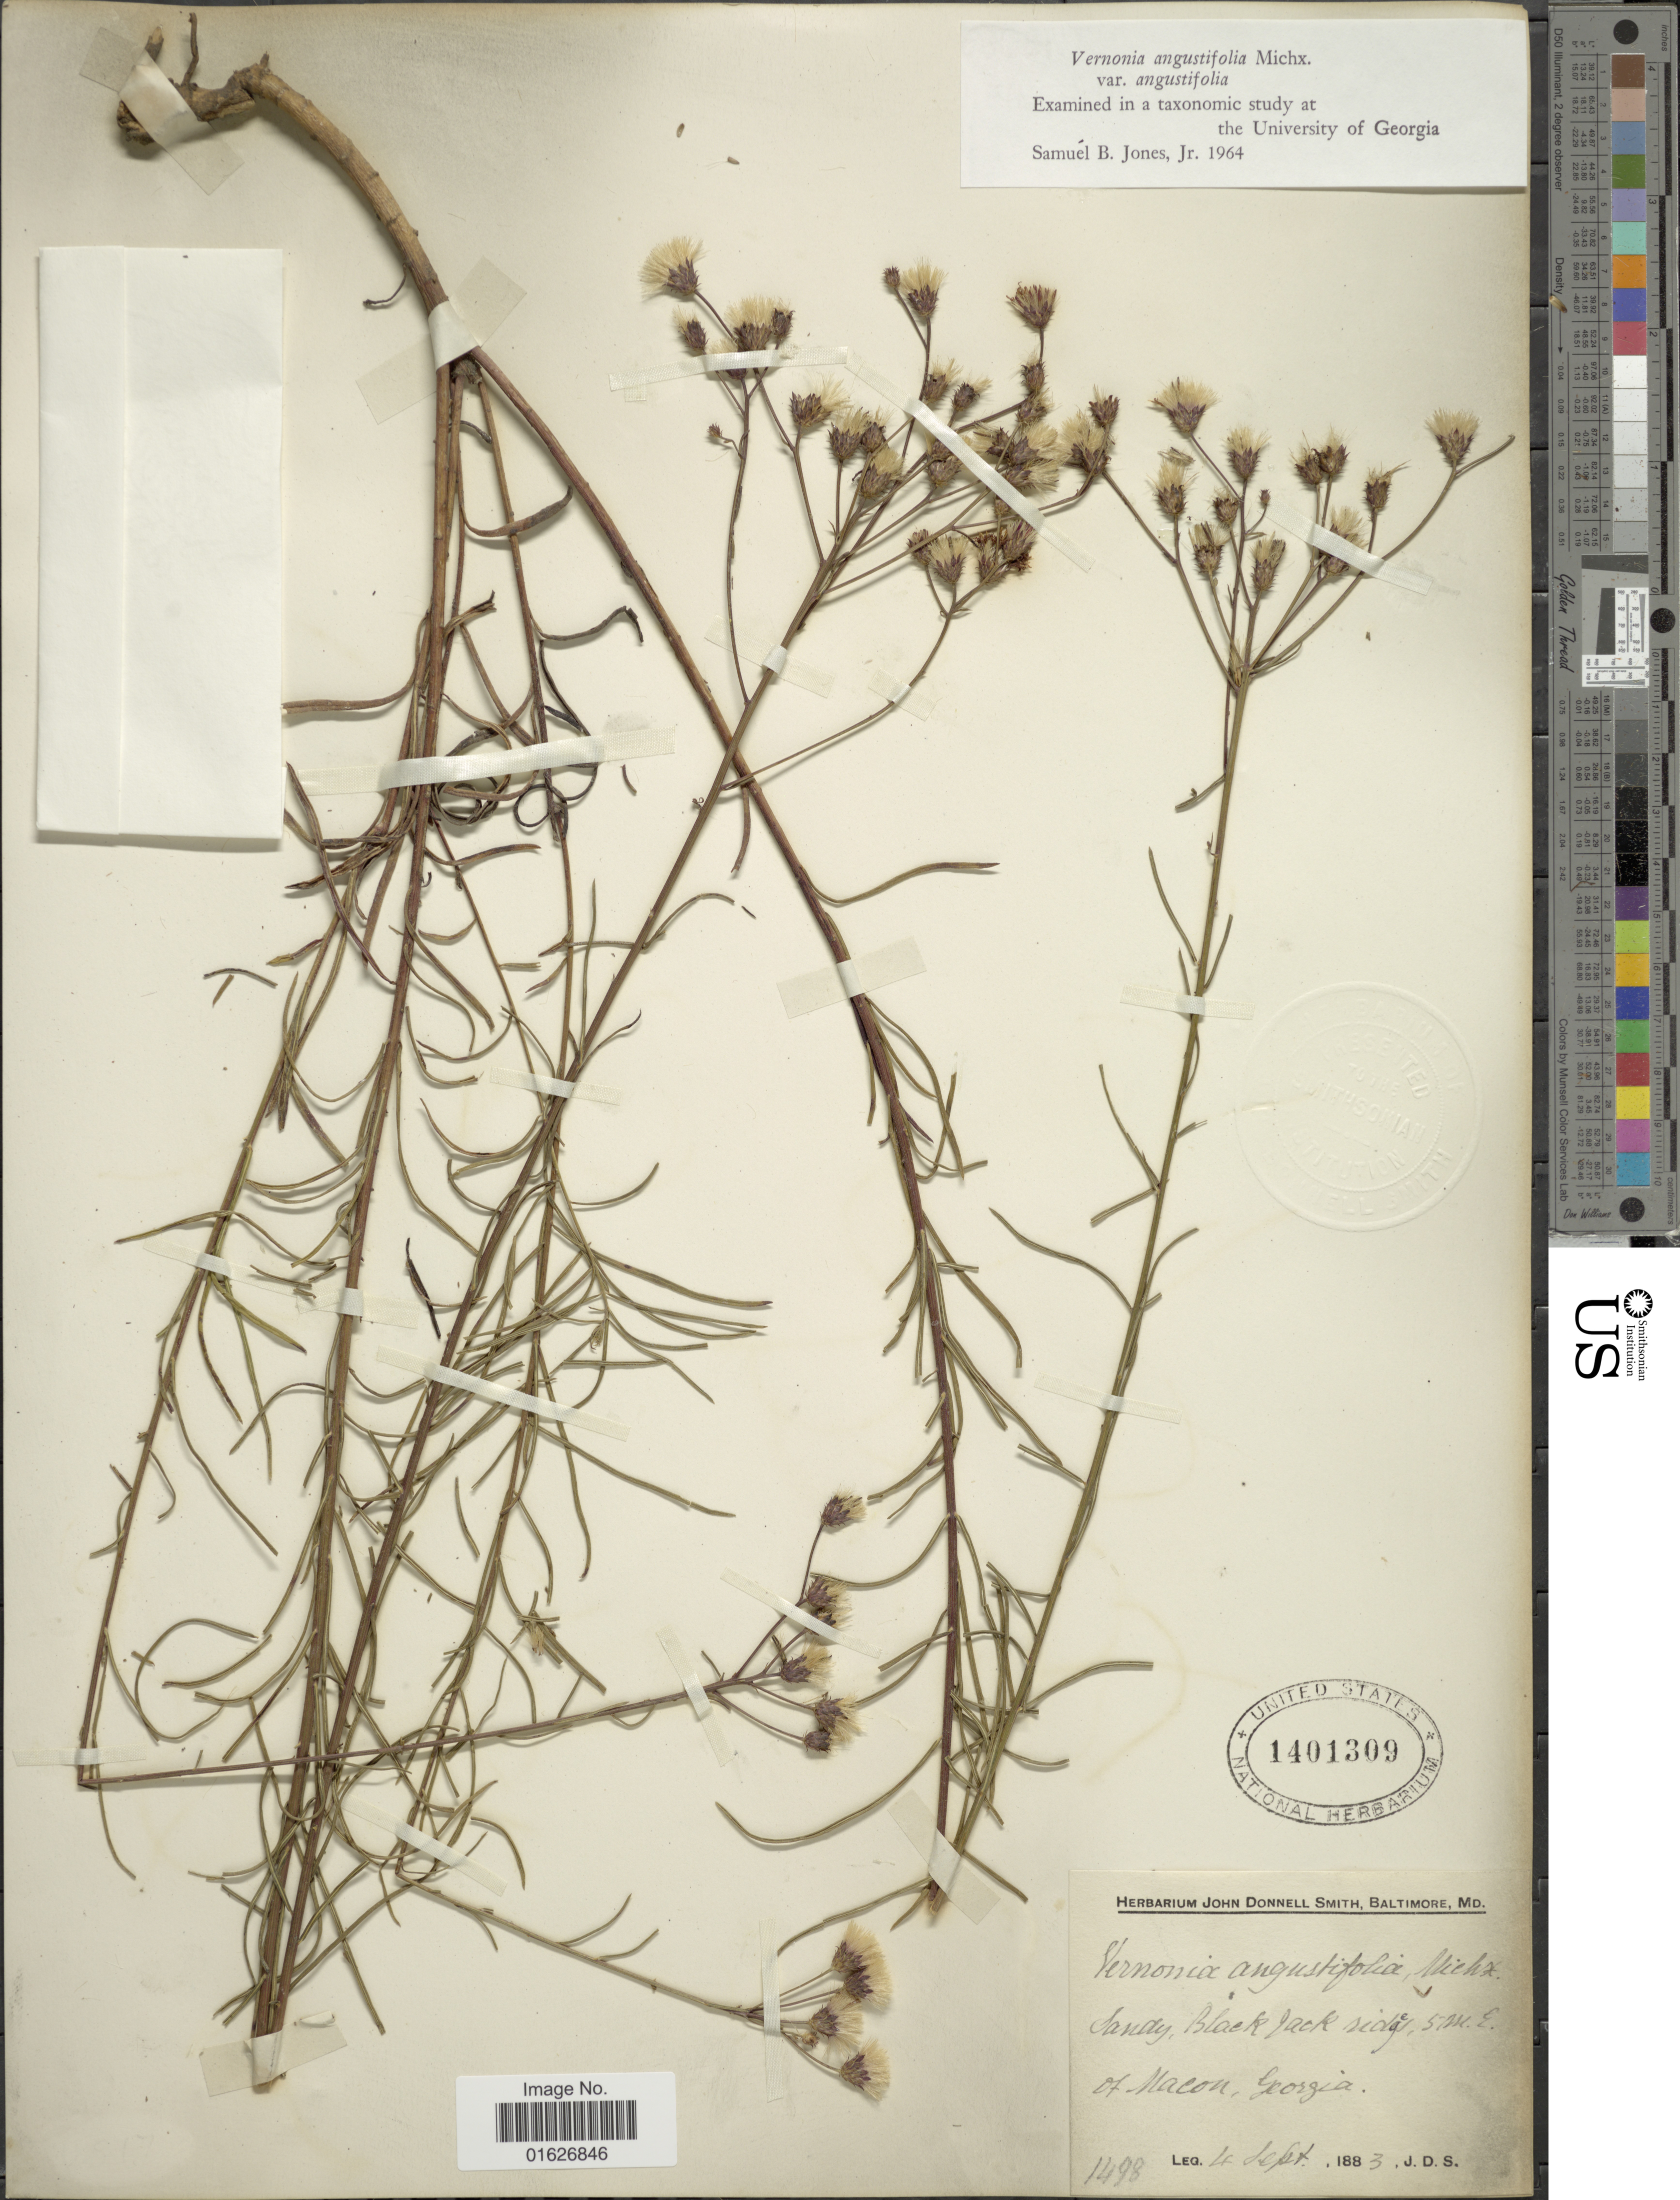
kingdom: Plantae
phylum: Tracheophyta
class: Magnoliopsida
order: Asterales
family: Asteraceae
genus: Vernonia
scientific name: Vernonia angustifolia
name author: Michx.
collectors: J. Donnell Smith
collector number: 1498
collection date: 1883-09-04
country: United States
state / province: Georgia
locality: Sandy, Black Jack sides, 5 mi. E. of Macon.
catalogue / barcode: US 1401309